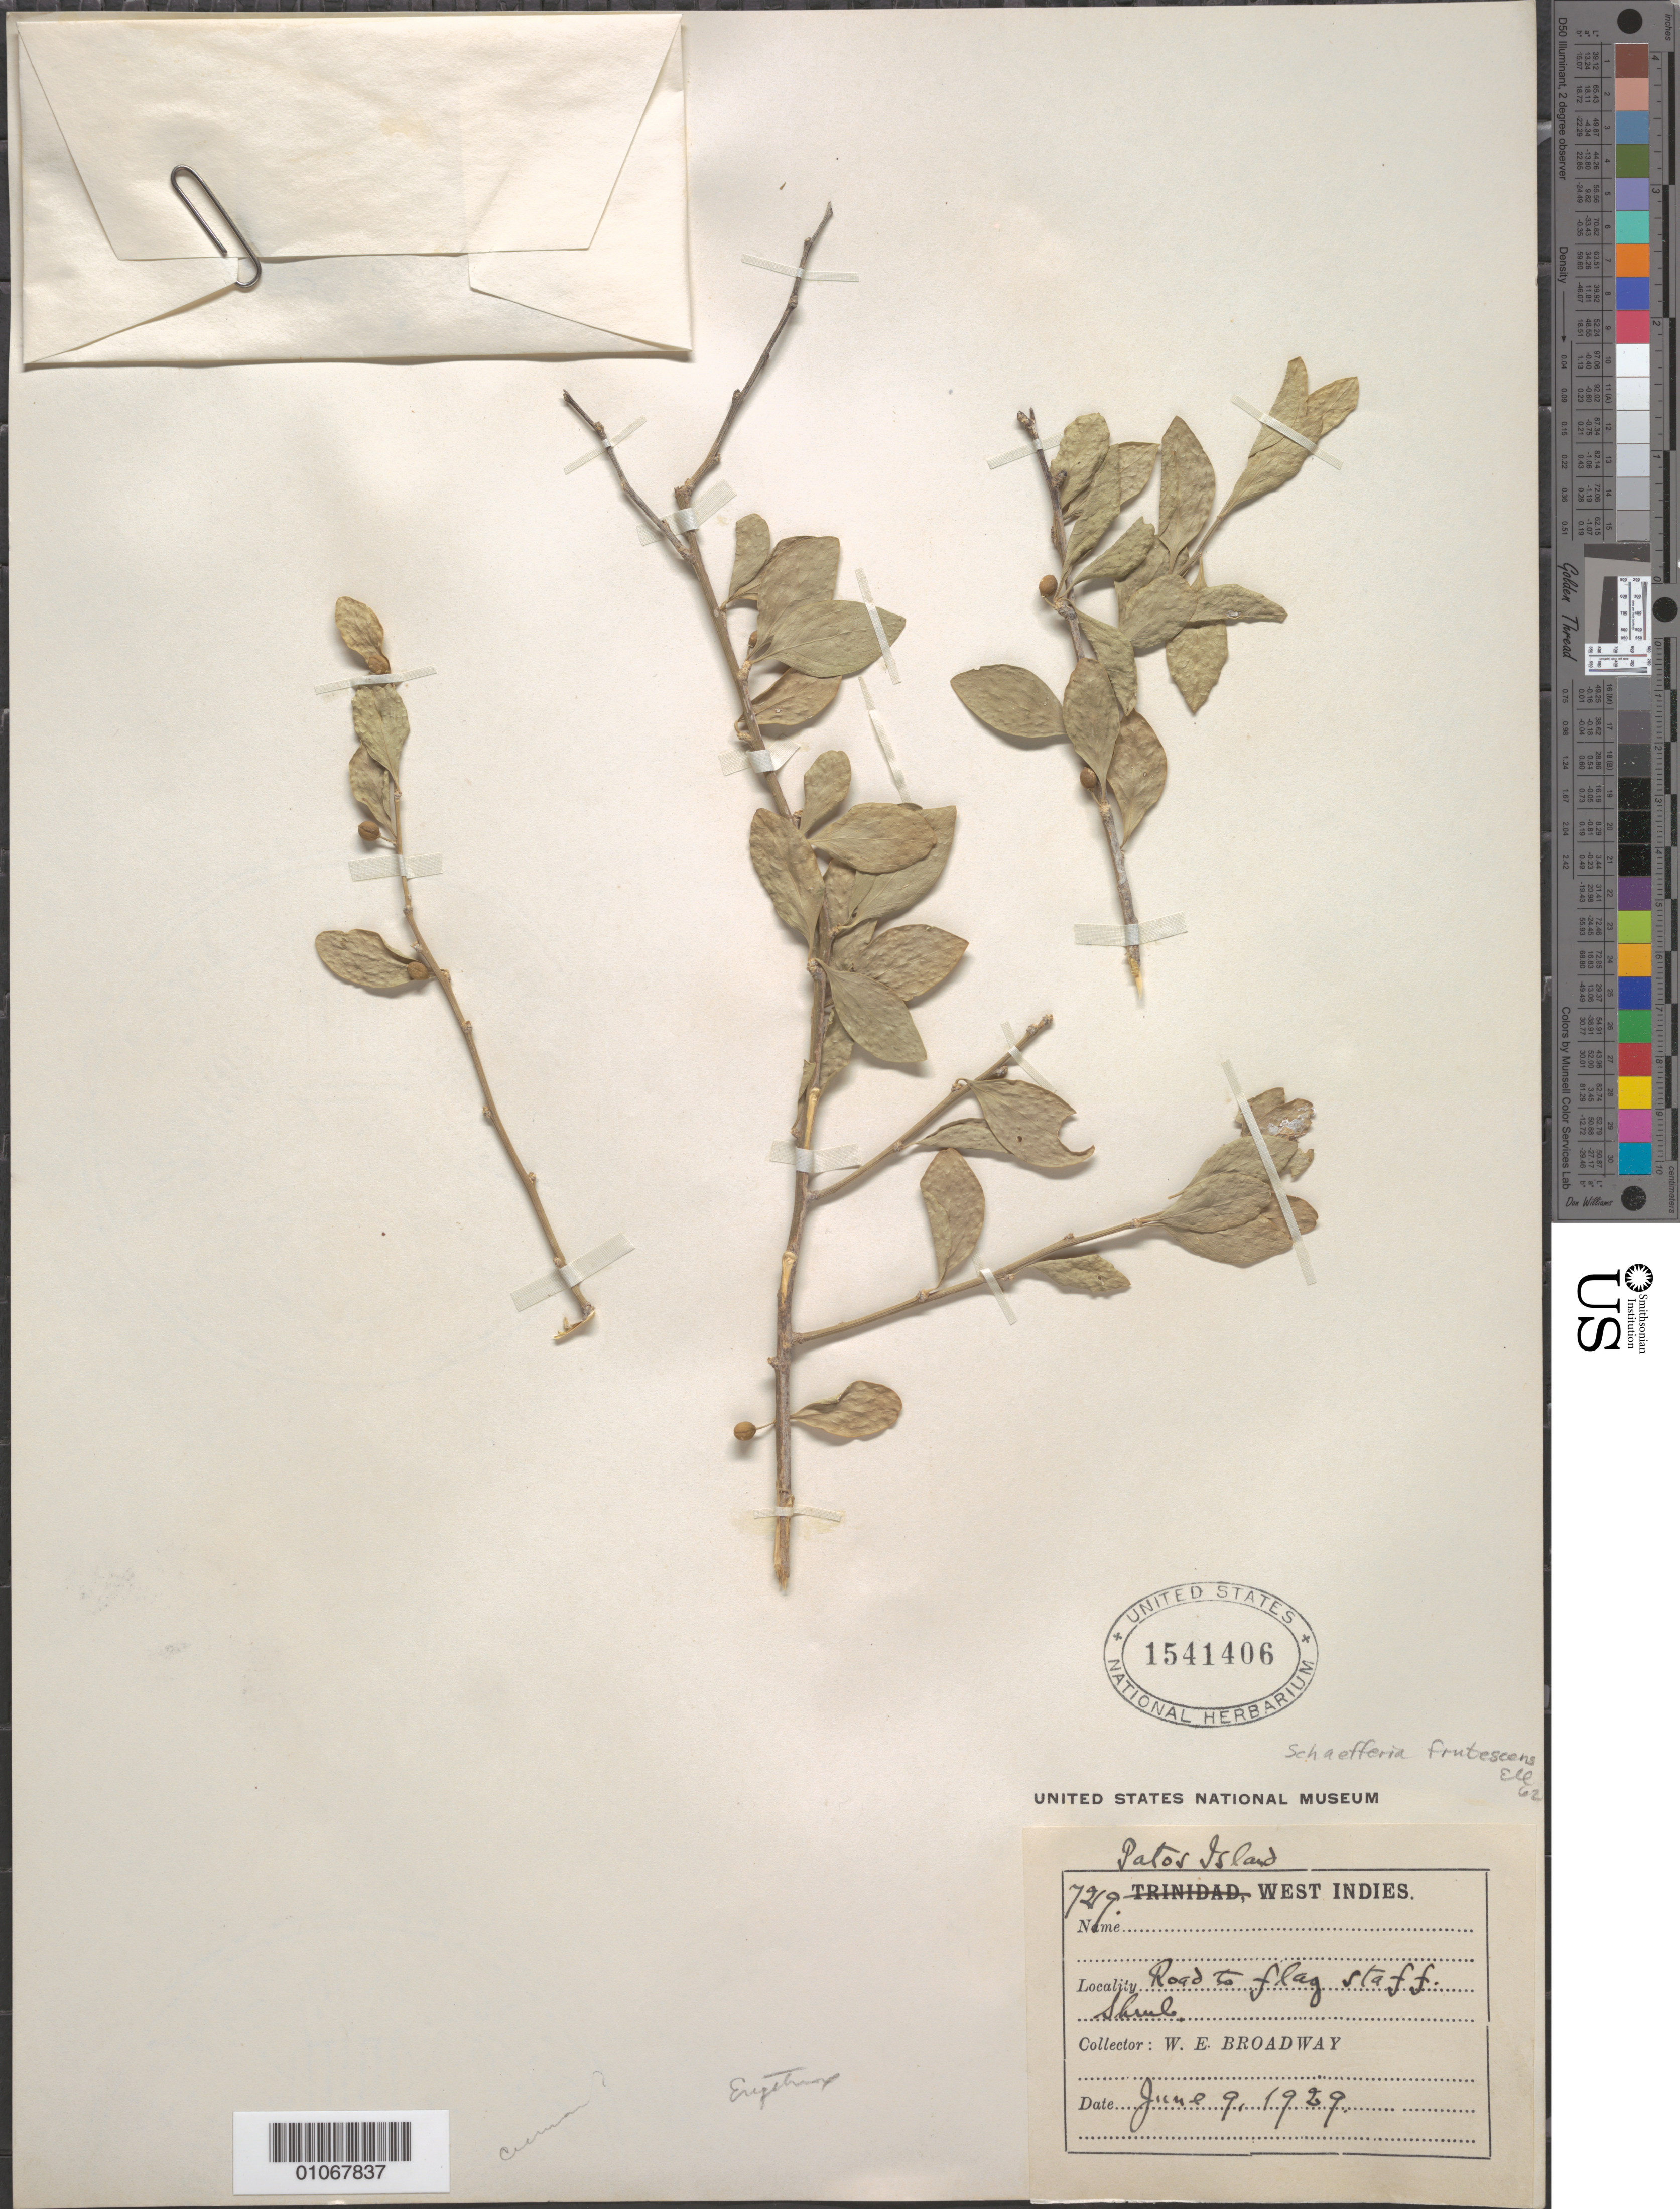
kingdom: Plantae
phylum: Tracheophyta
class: Magnoliopsida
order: Celastrales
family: Celastraceae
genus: Schaefferia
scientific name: Schaefferia frutescens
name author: Jacq.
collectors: W. E. Broadway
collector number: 7219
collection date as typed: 09 Jan 1929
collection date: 1929-01-09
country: Trinidad and Tobago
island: Patos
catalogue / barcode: US 1541406